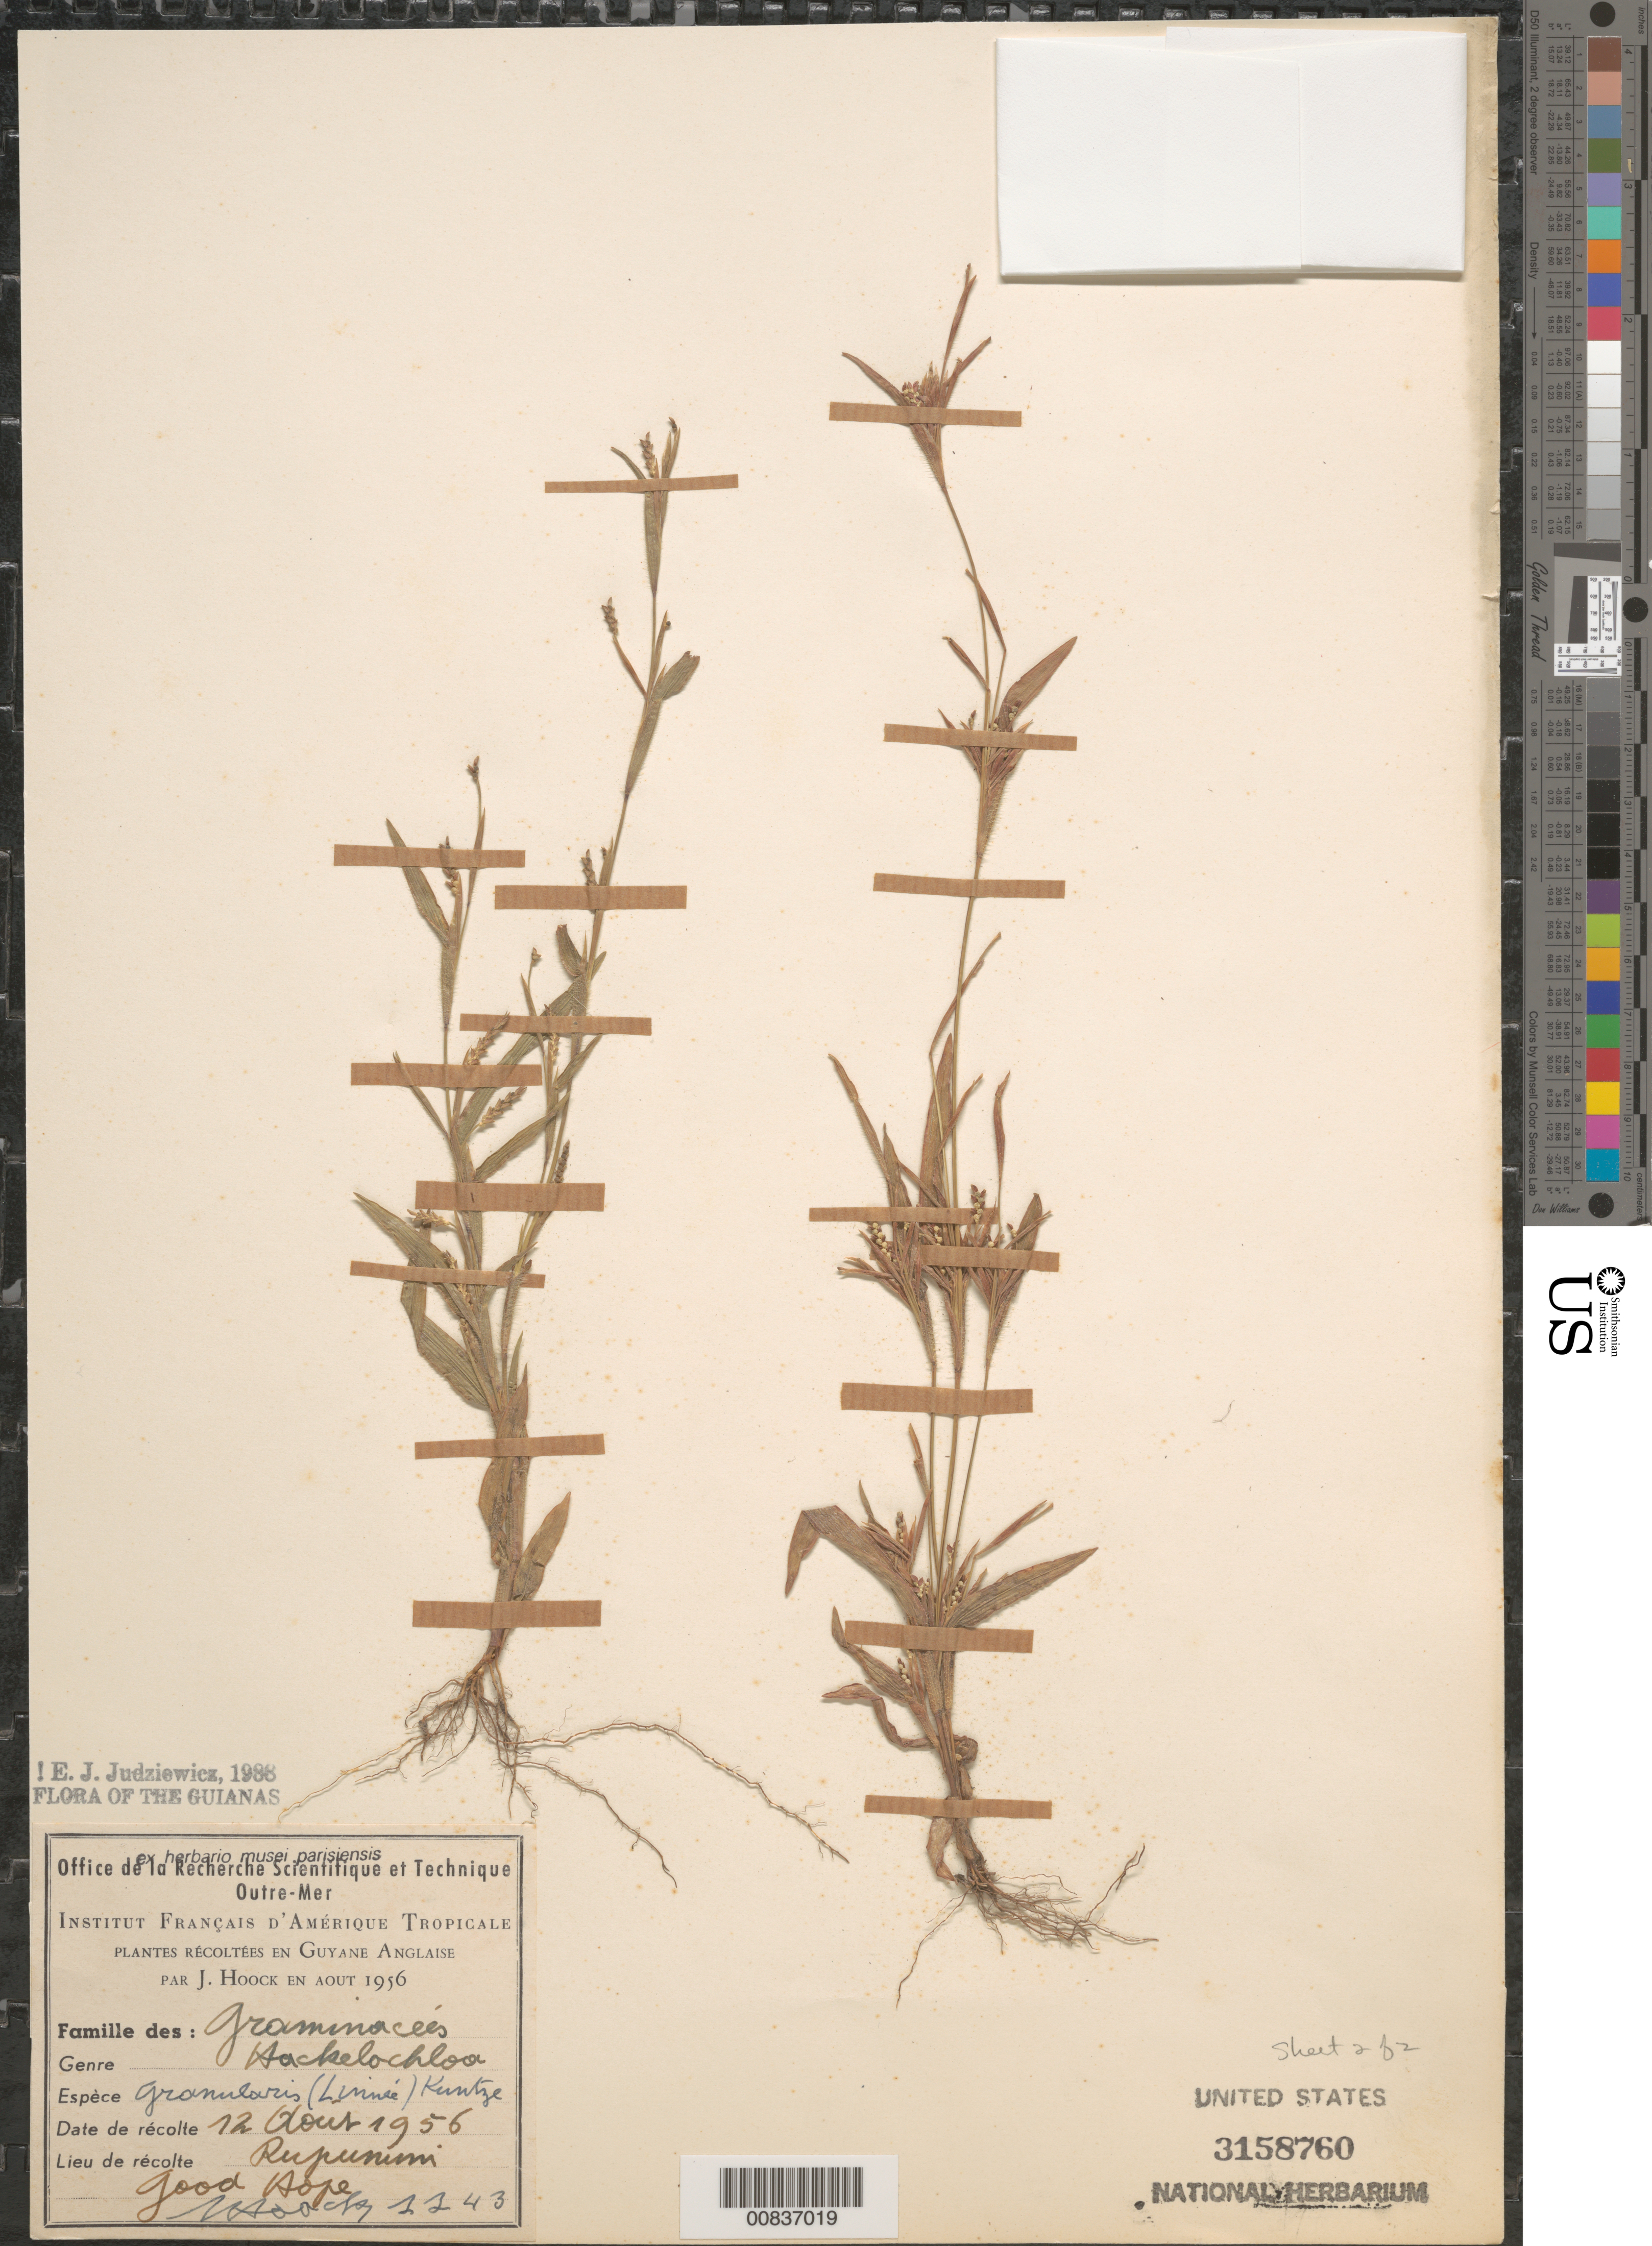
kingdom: Plantae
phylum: Tracheophyta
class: Liliopsida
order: Poales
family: Poaceae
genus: Hackelochloa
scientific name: Hackelochloa granularis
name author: (L.) Kuntze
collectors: J. Hoock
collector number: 1143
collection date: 1956-08-12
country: Guyana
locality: Guianas. Guyane Anglaise. Rupununi. Good Hope.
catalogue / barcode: US 3158760